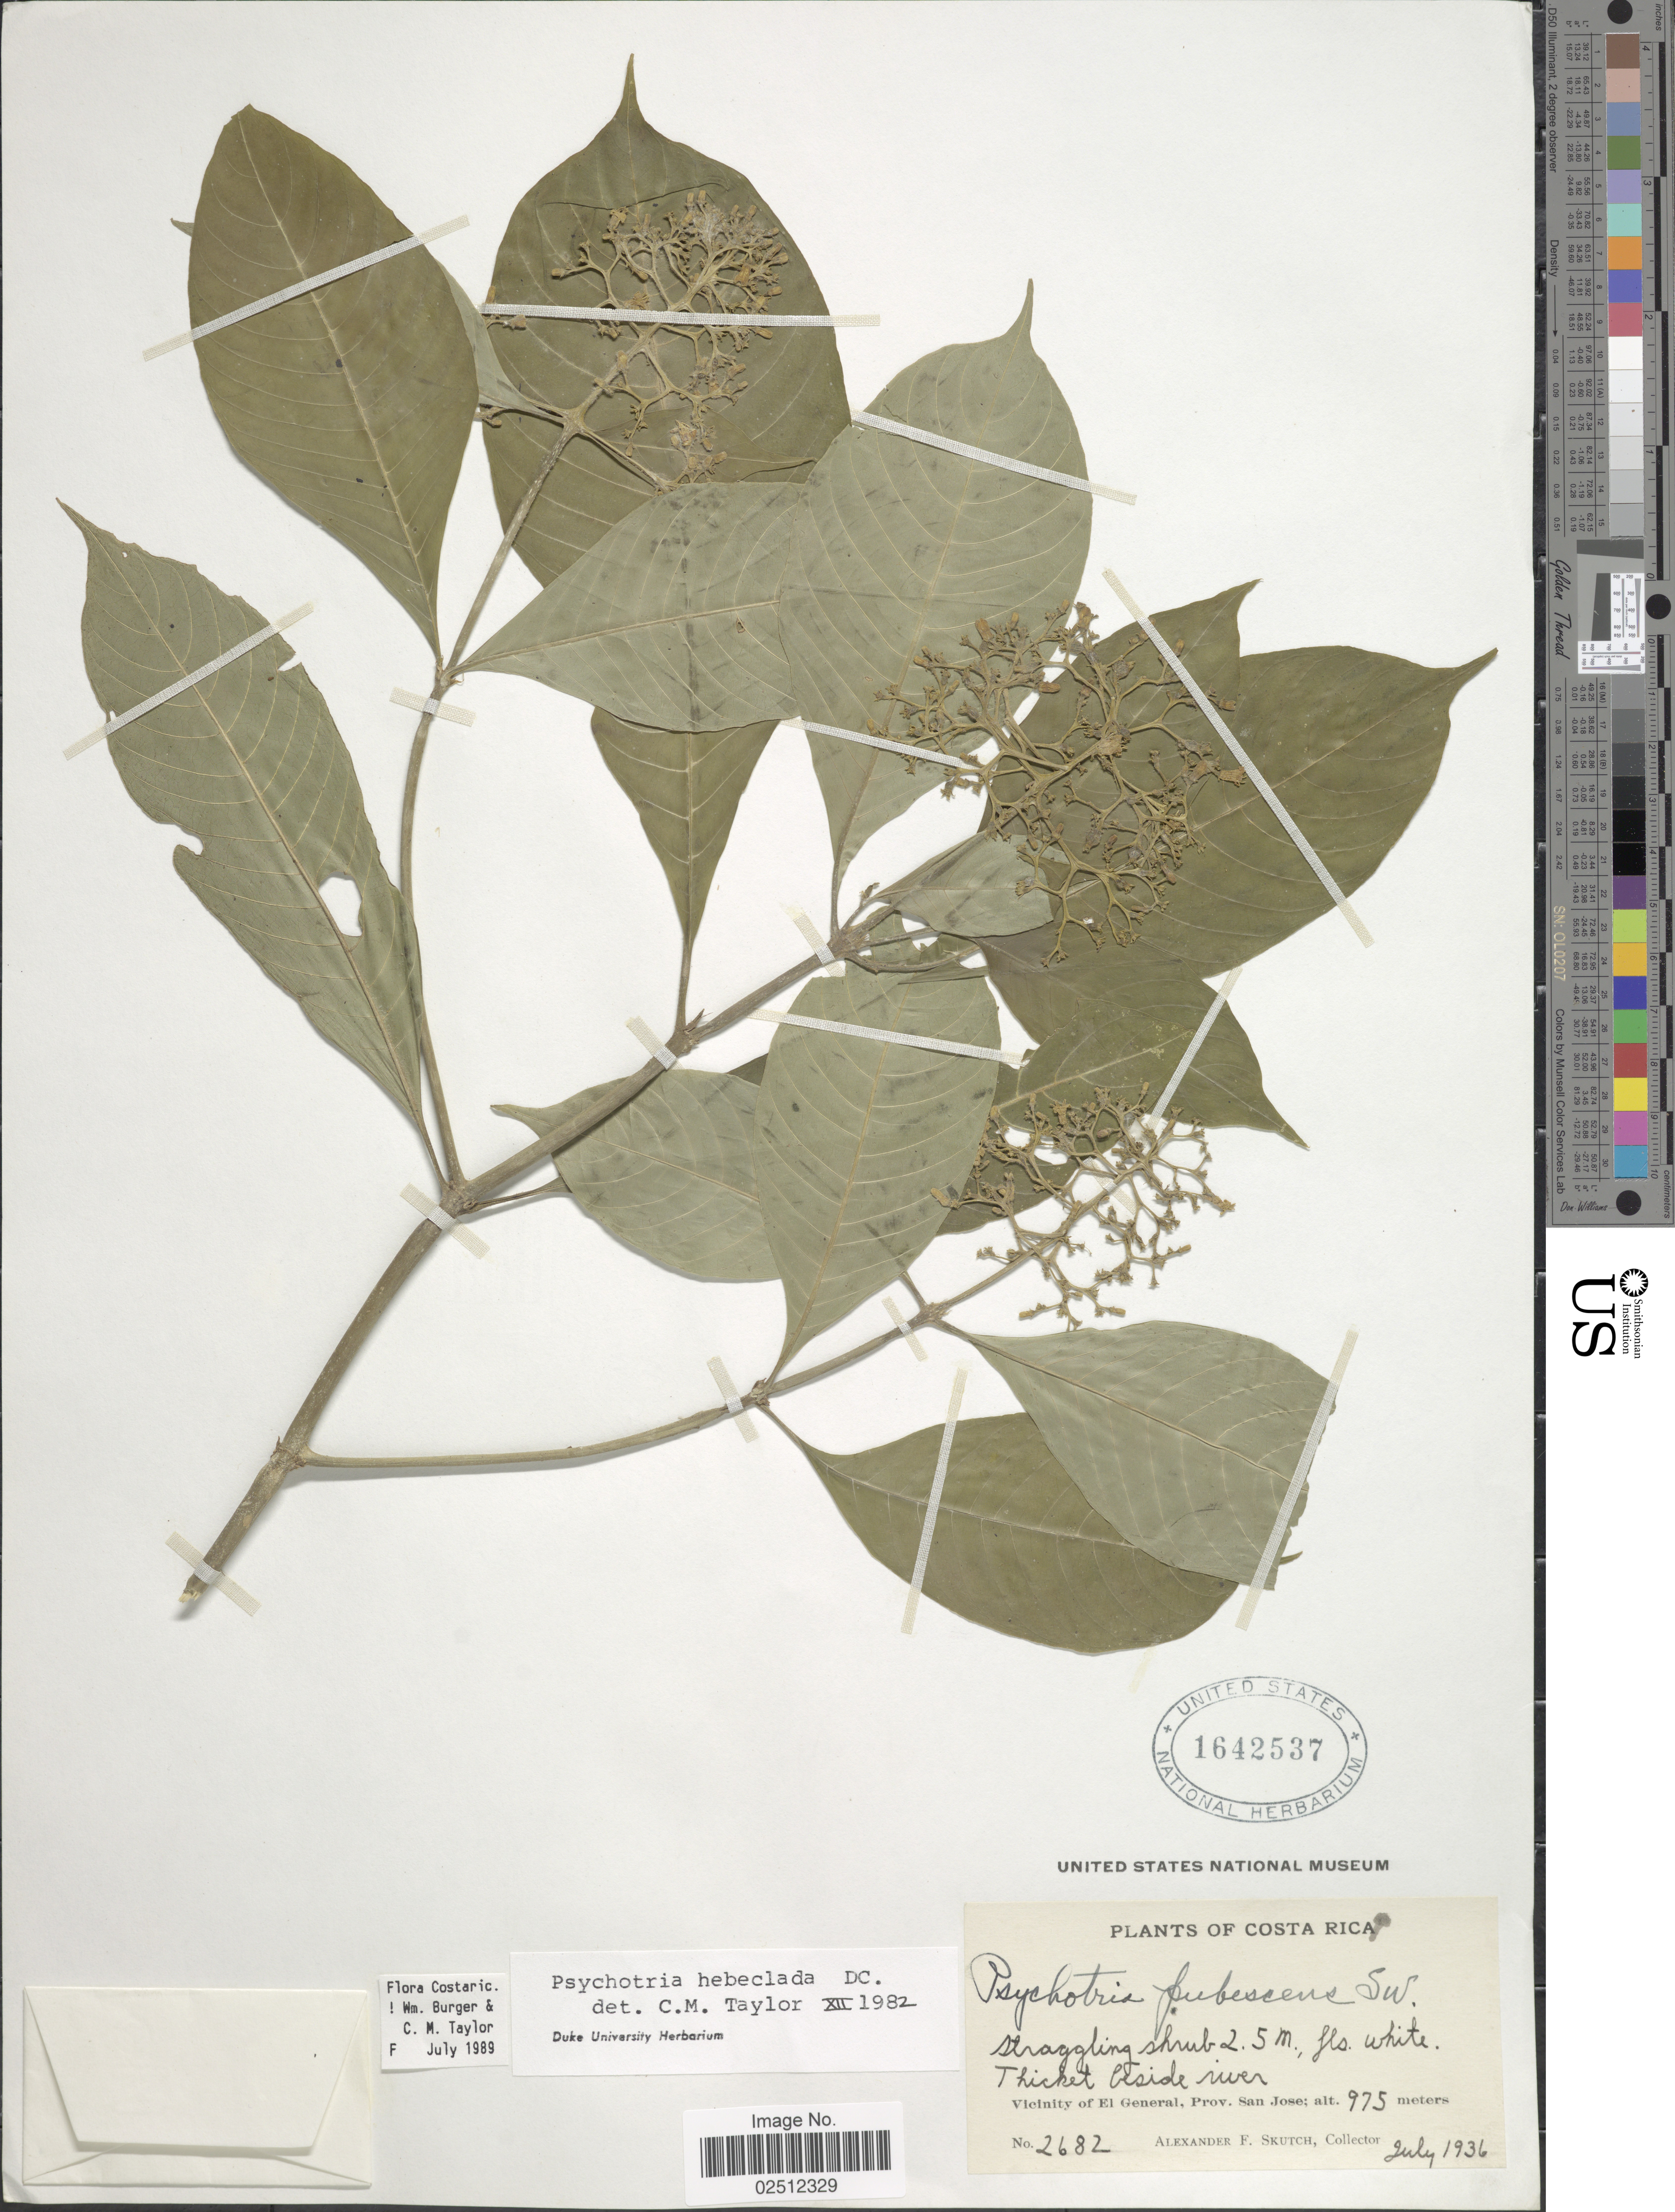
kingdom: Plantae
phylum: Tracheophyta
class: Magnoliopsida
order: Gentianales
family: Rubiaceae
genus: Psychotria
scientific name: Psychotria hebeclada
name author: DC.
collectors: A. F. Skutch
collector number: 2682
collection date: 1936-07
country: Costa Rica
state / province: San José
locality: Thicket beside river, Vicinity of El General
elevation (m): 975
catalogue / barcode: US 1642537